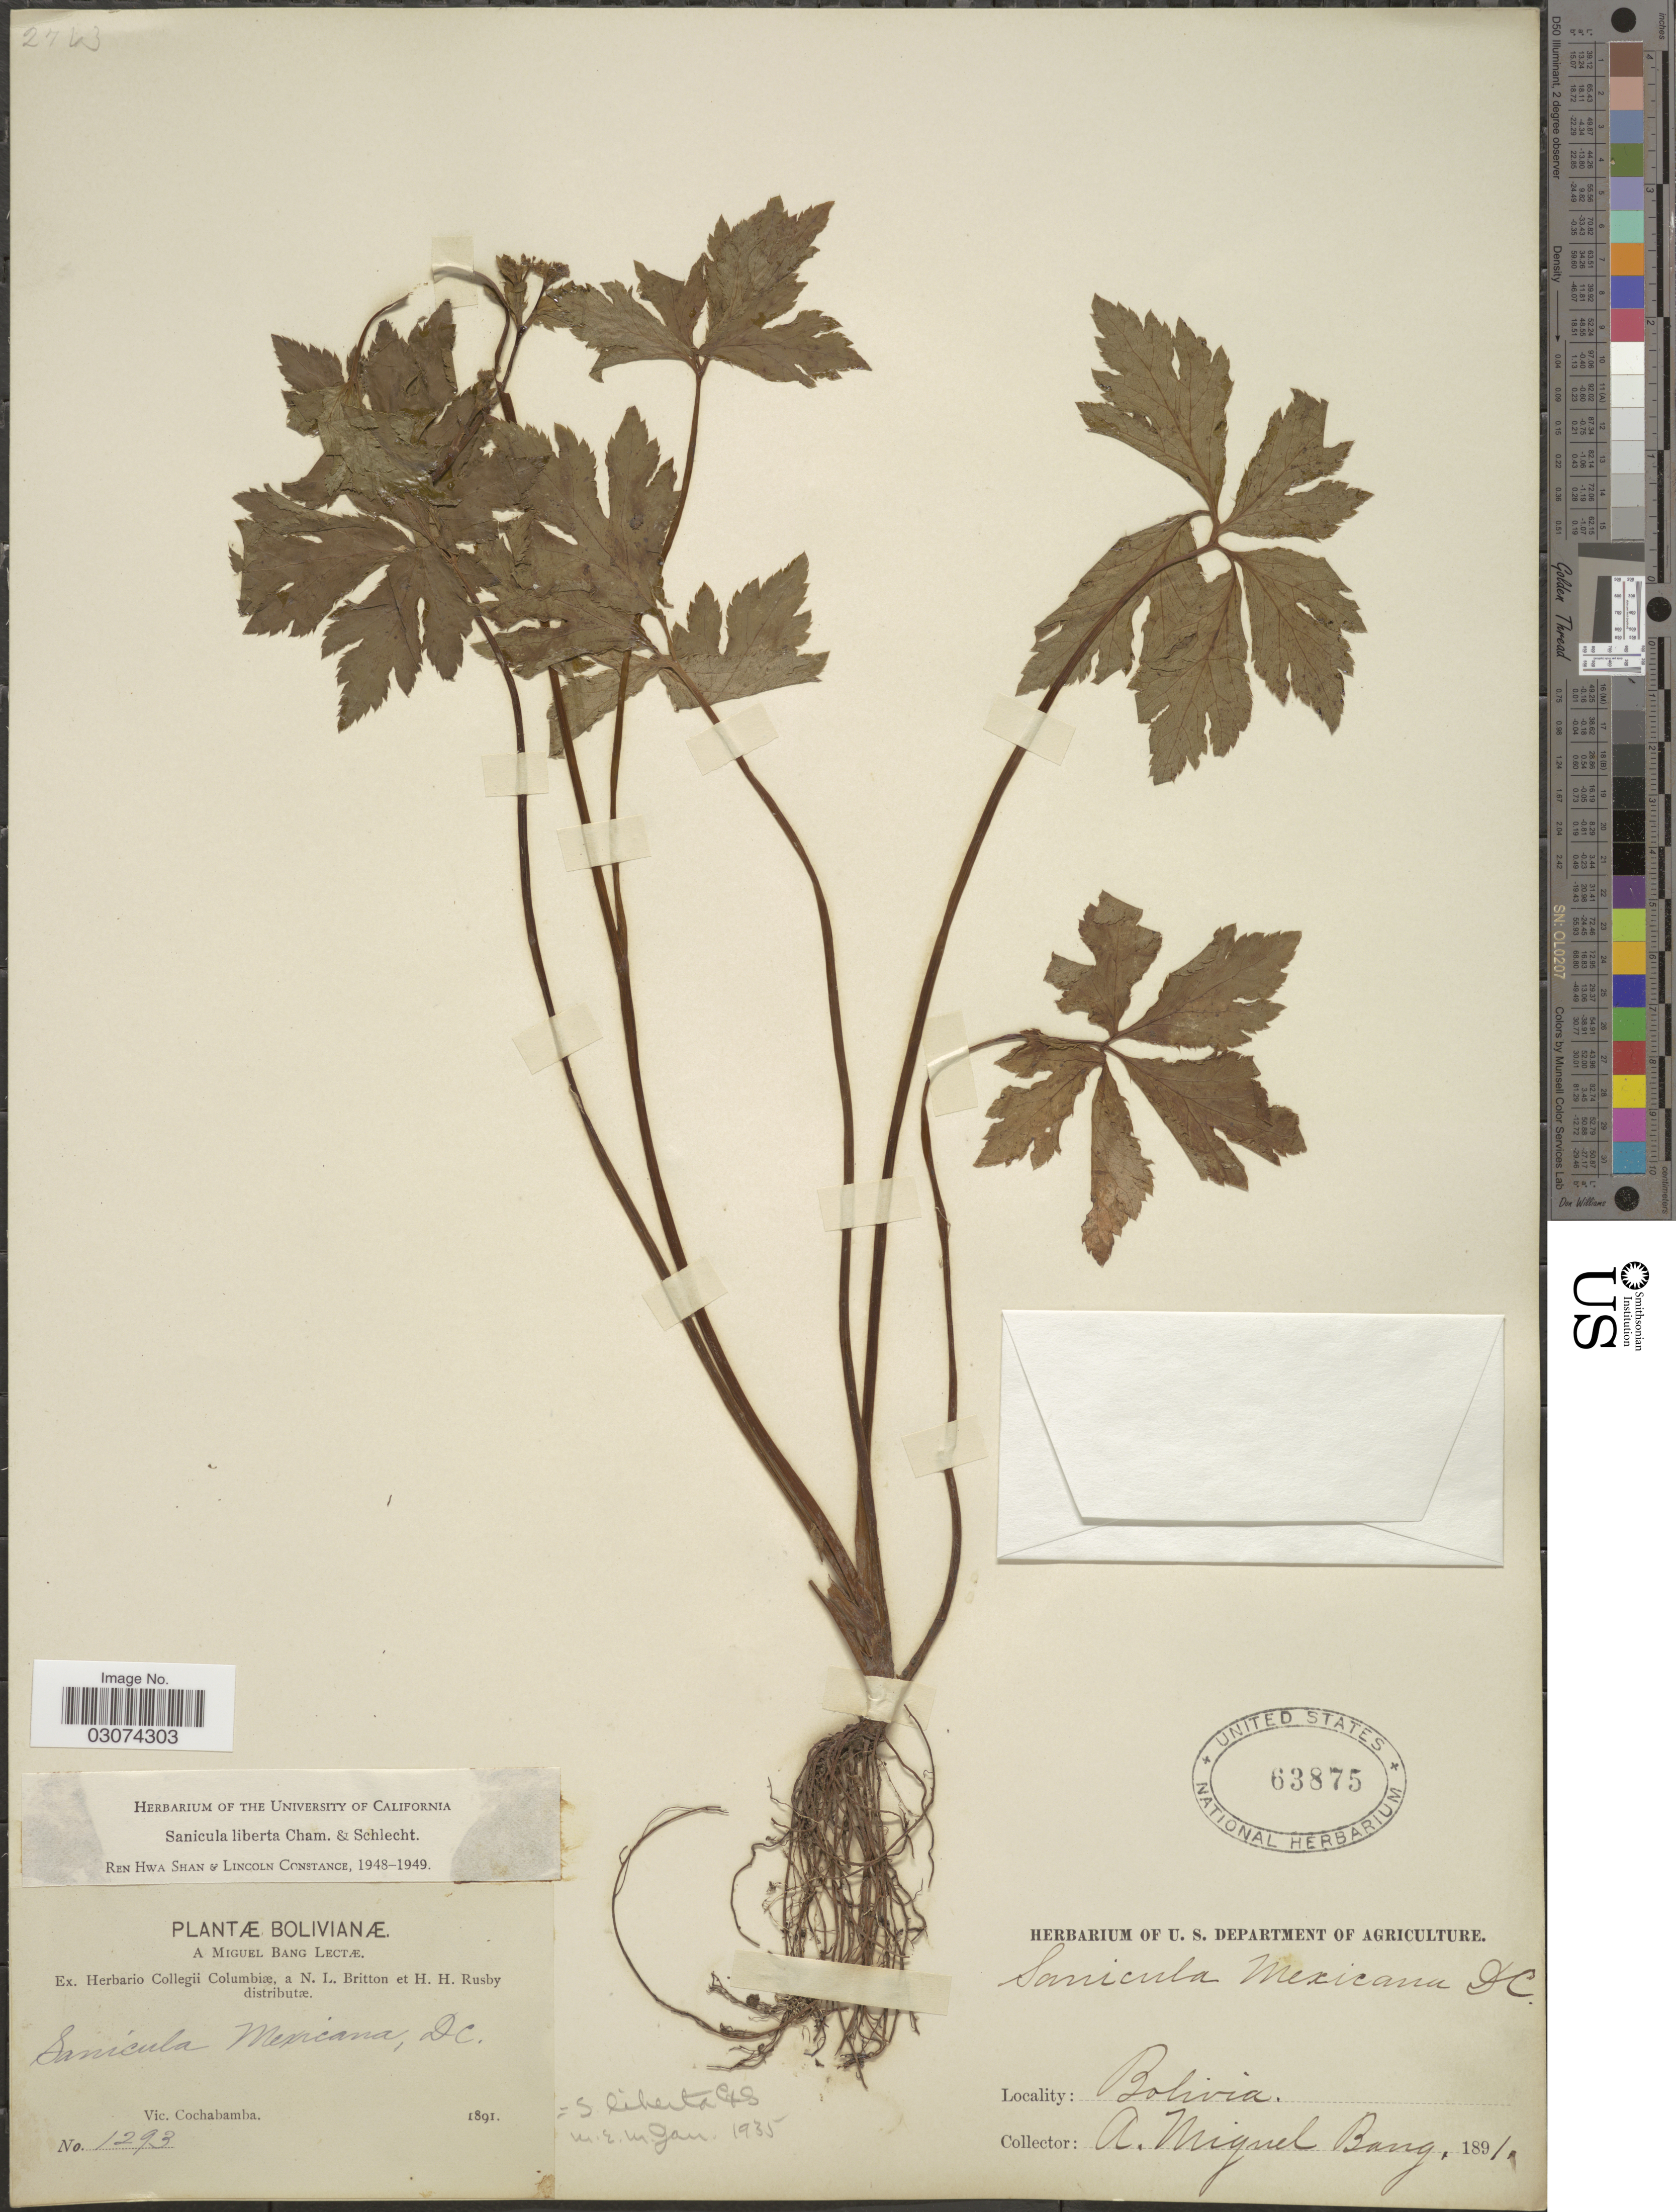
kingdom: Plantae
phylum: Tracheophyta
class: Magnoliopsida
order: Apiales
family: Apiaceae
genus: Sanicula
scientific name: Sanicula liberta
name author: Cham. & Schltdl.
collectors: M. Bang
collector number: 1293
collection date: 1891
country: Bolivia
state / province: Cochabamba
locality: Vic. Cochabamba.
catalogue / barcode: US 63875